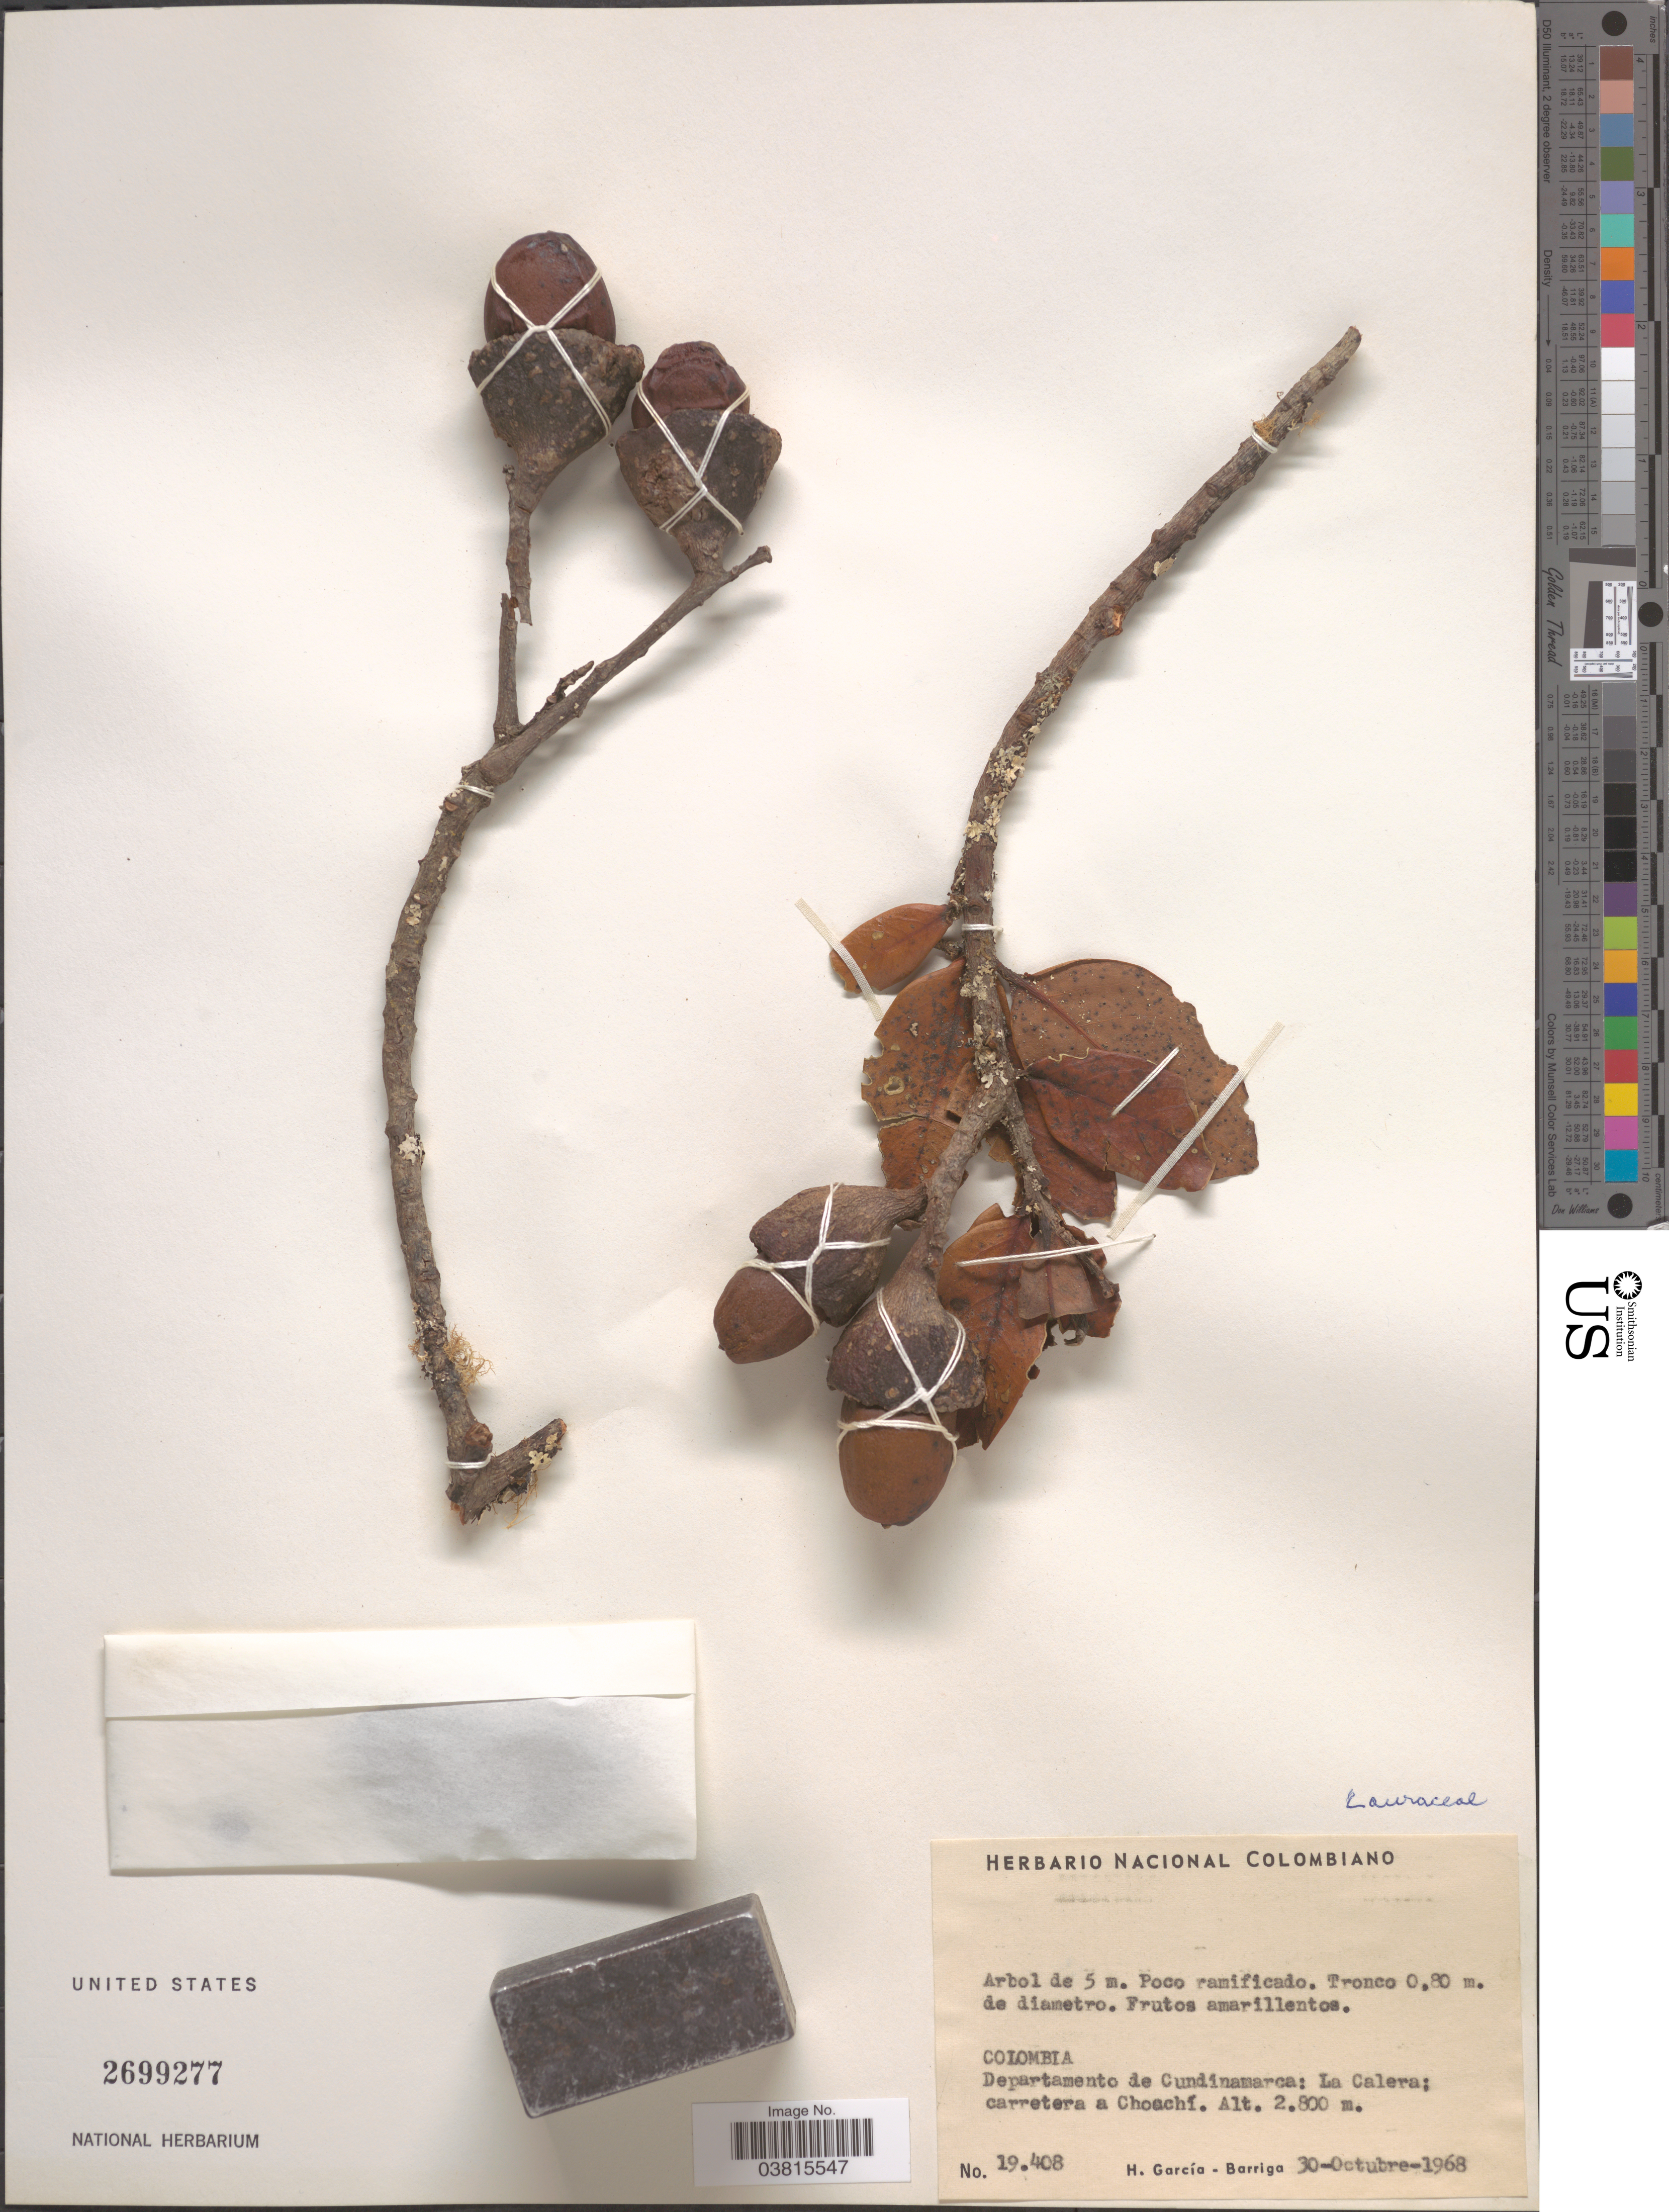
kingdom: Plantae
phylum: Tracheophyta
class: Magnoliopsida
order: Laurales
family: Lauraceae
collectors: H. García Barriga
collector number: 19408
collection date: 1968-10-30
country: Colombia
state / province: Cundinamarca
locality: Departamento de Cundinamarca: La Calera: carretera a Choachí.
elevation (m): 2800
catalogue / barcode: US 2699277